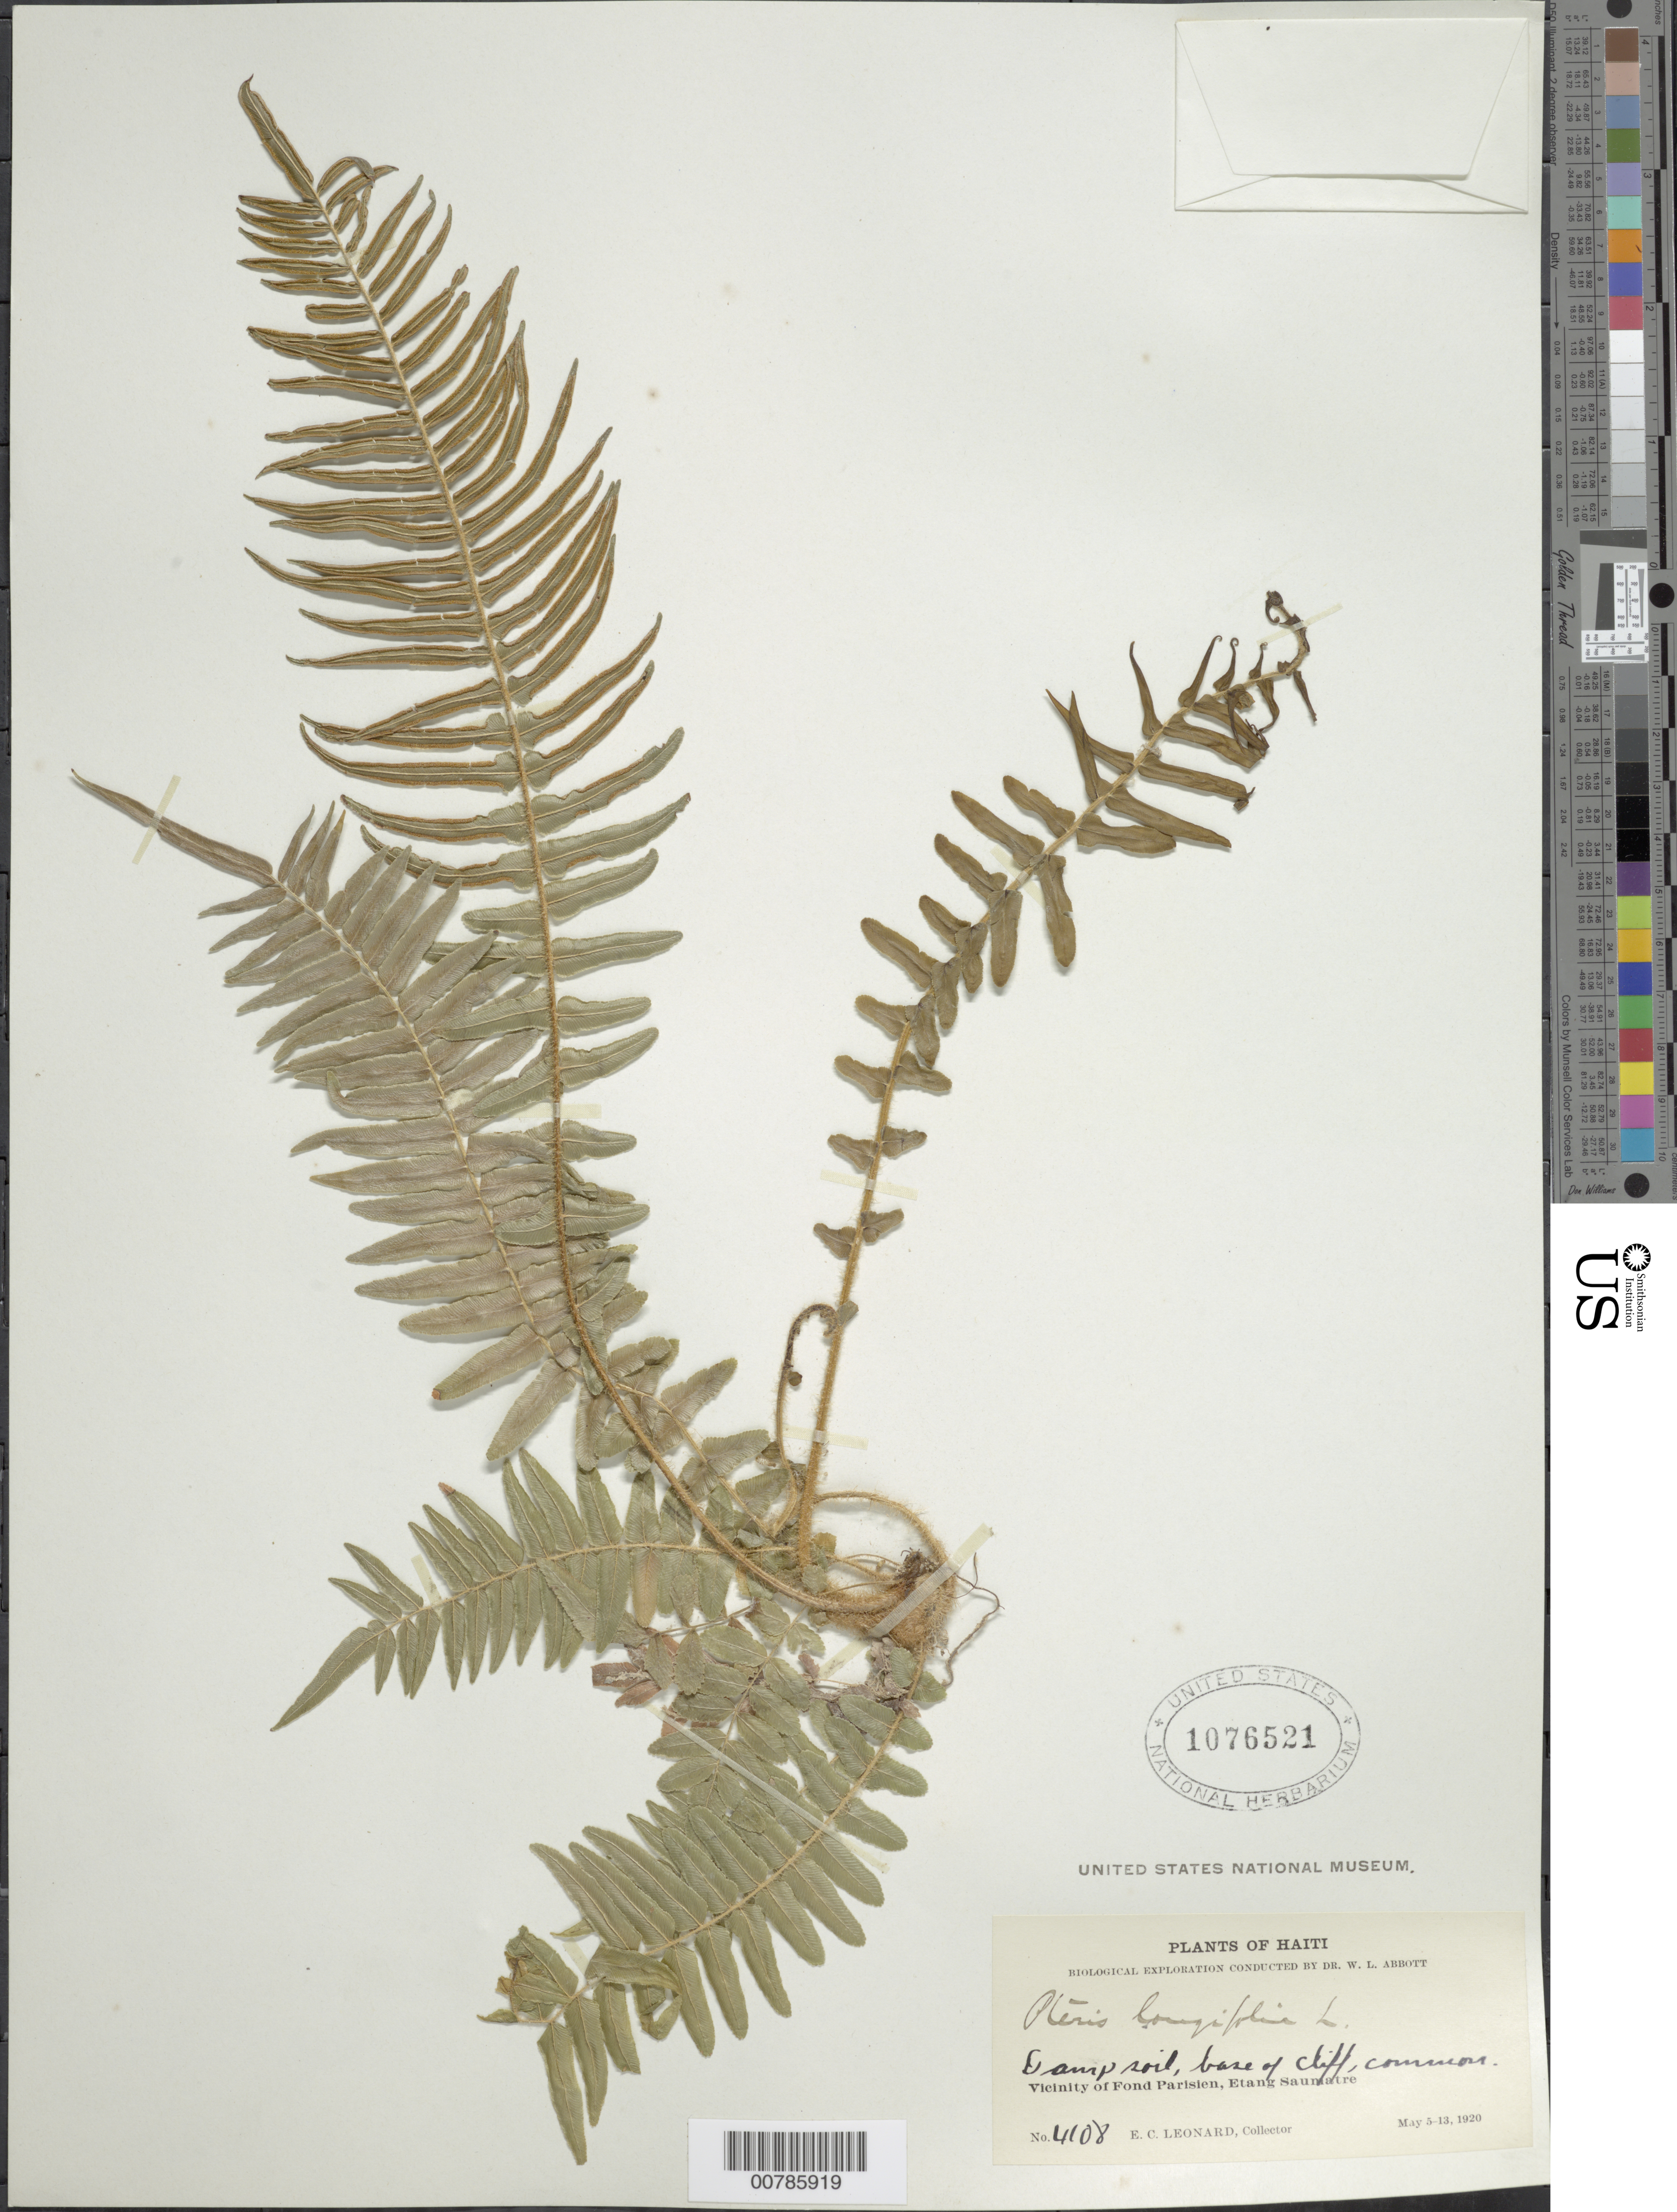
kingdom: Plantae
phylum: Tracheophyta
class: Polypodiopsida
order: Polypodiales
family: Pteridaceae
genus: Pteris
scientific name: Pteris longifolia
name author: L.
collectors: E. C. Leonard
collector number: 4108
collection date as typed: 05 May 1920 to 13 May 1920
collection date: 1920-05-05/1920-05-13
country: Haiti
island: Hispaniola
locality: Fond Parisien, vicinity; Etang Saumatre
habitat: Damp soil, base of cliff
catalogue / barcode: US 1076521